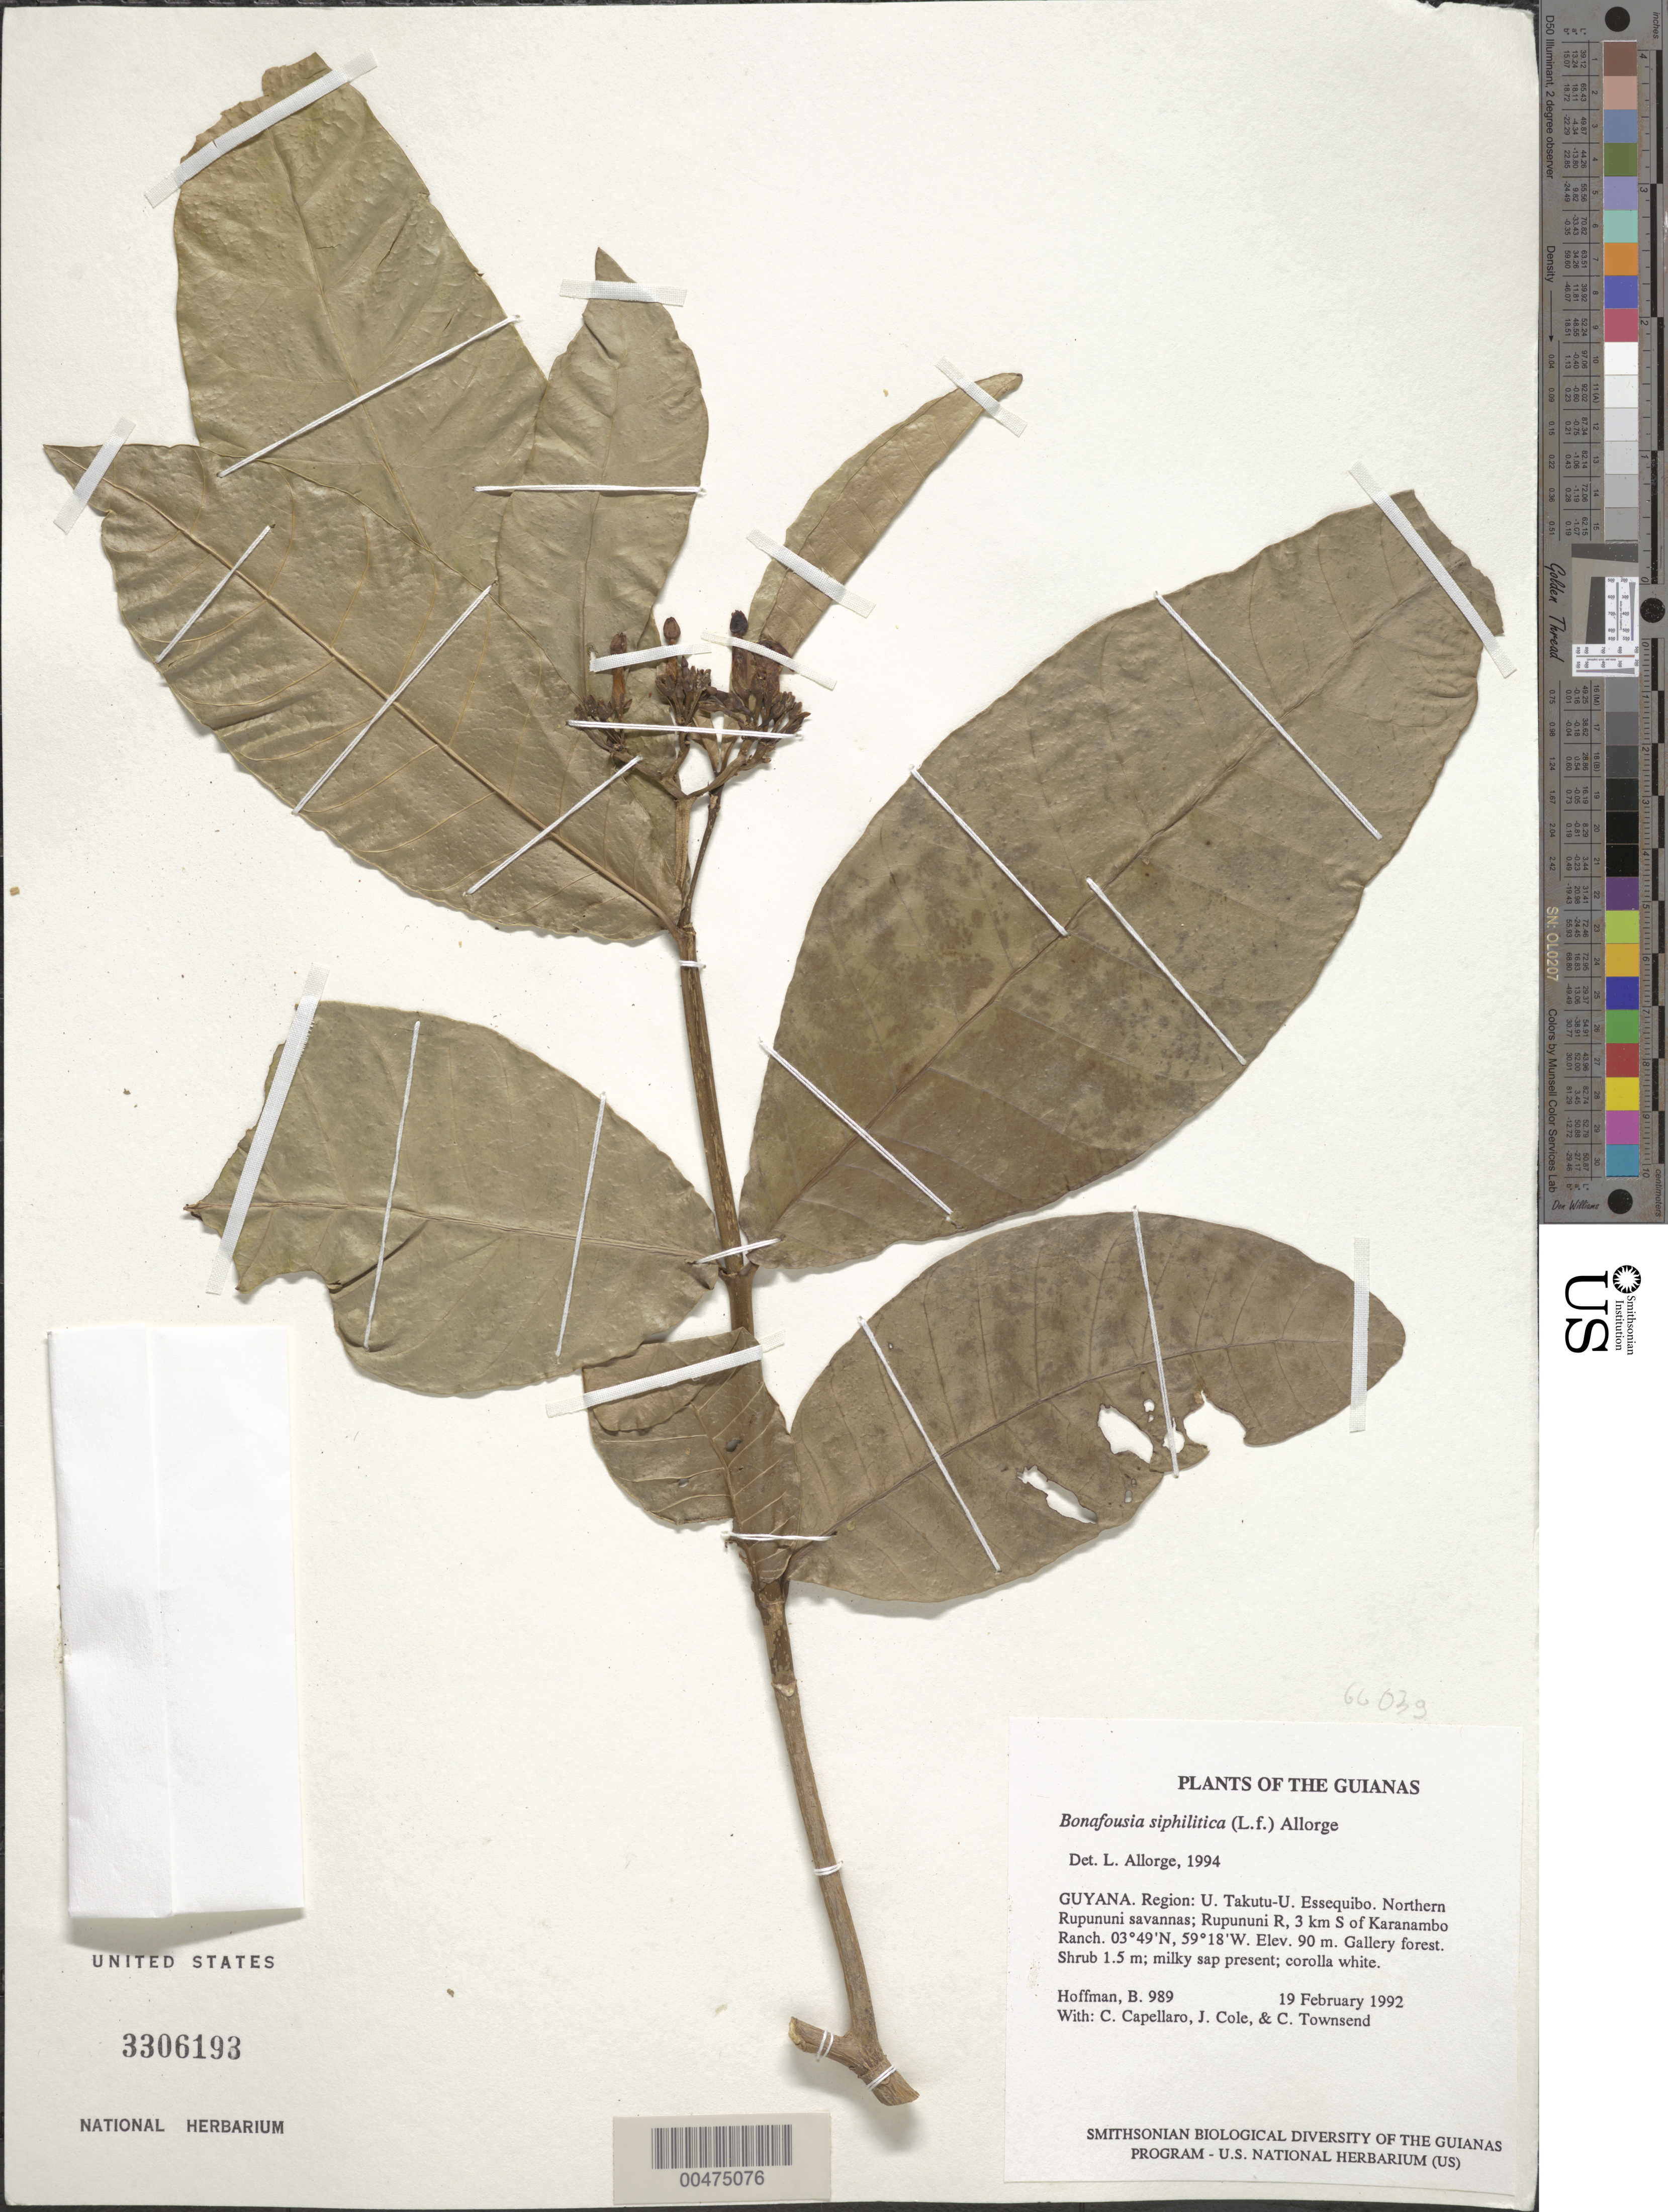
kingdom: Plantae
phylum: Tracheophyta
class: Magnoliopsida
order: Gentianales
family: Apocynaceae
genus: Tabernaemontana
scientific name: Tabernaemontana siphilitica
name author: (L. f.) Leeuwenb.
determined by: Allorge, L.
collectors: B. Hoffman, C. Capellaro, J. Cole & C. Townsend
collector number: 989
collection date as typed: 19 February 1992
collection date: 1992-02-19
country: Guyana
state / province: U. Takutu-U. Essequibo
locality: Northern Rupununi savannas; Rupununi River, 3 km S of Karanambo Ranch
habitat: Gallery forest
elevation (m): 90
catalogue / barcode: US 3306193